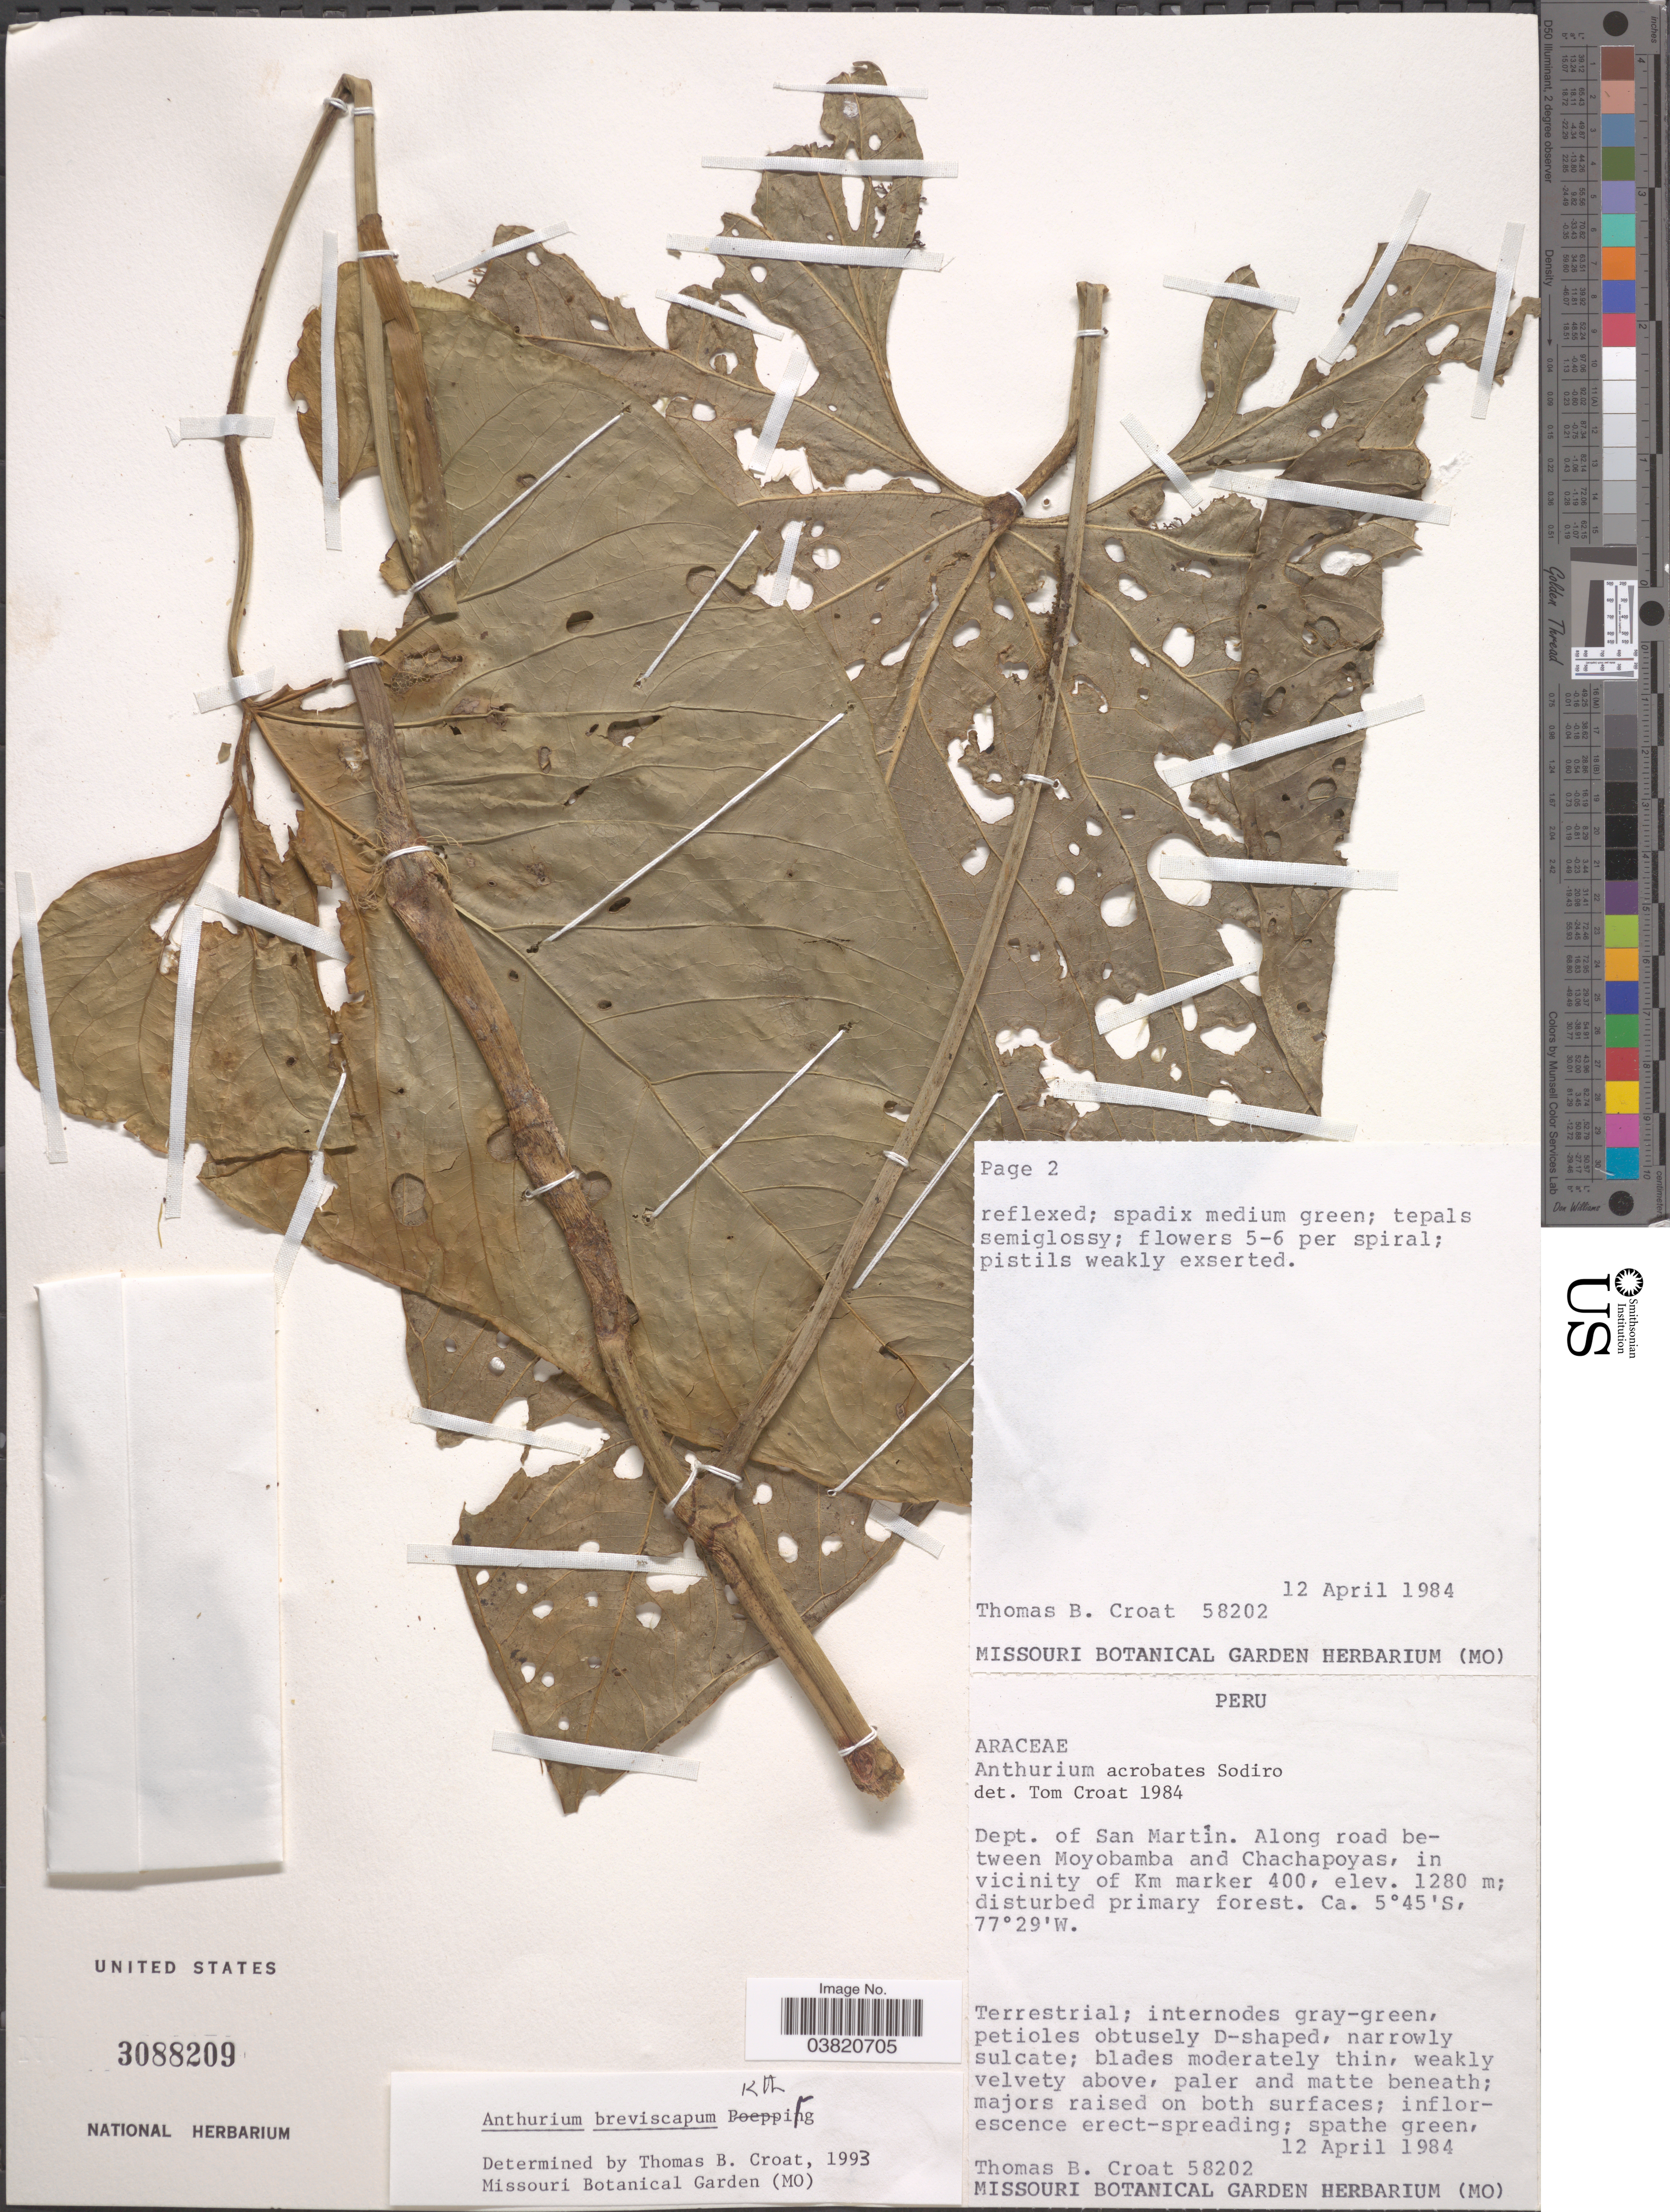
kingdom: Plantae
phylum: Tracheophyta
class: Liliopsida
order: Alismatales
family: Araceae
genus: Anthurium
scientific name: Anthurium breviscapum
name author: Kunth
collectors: T. B. Croat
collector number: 58202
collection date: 1984-04-12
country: Peru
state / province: San Martín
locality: Dept. of San Martín. Along road between Moyobamba and Chachapoyas, in vicinity of Km marker 400.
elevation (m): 1280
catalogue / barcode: US 3088209